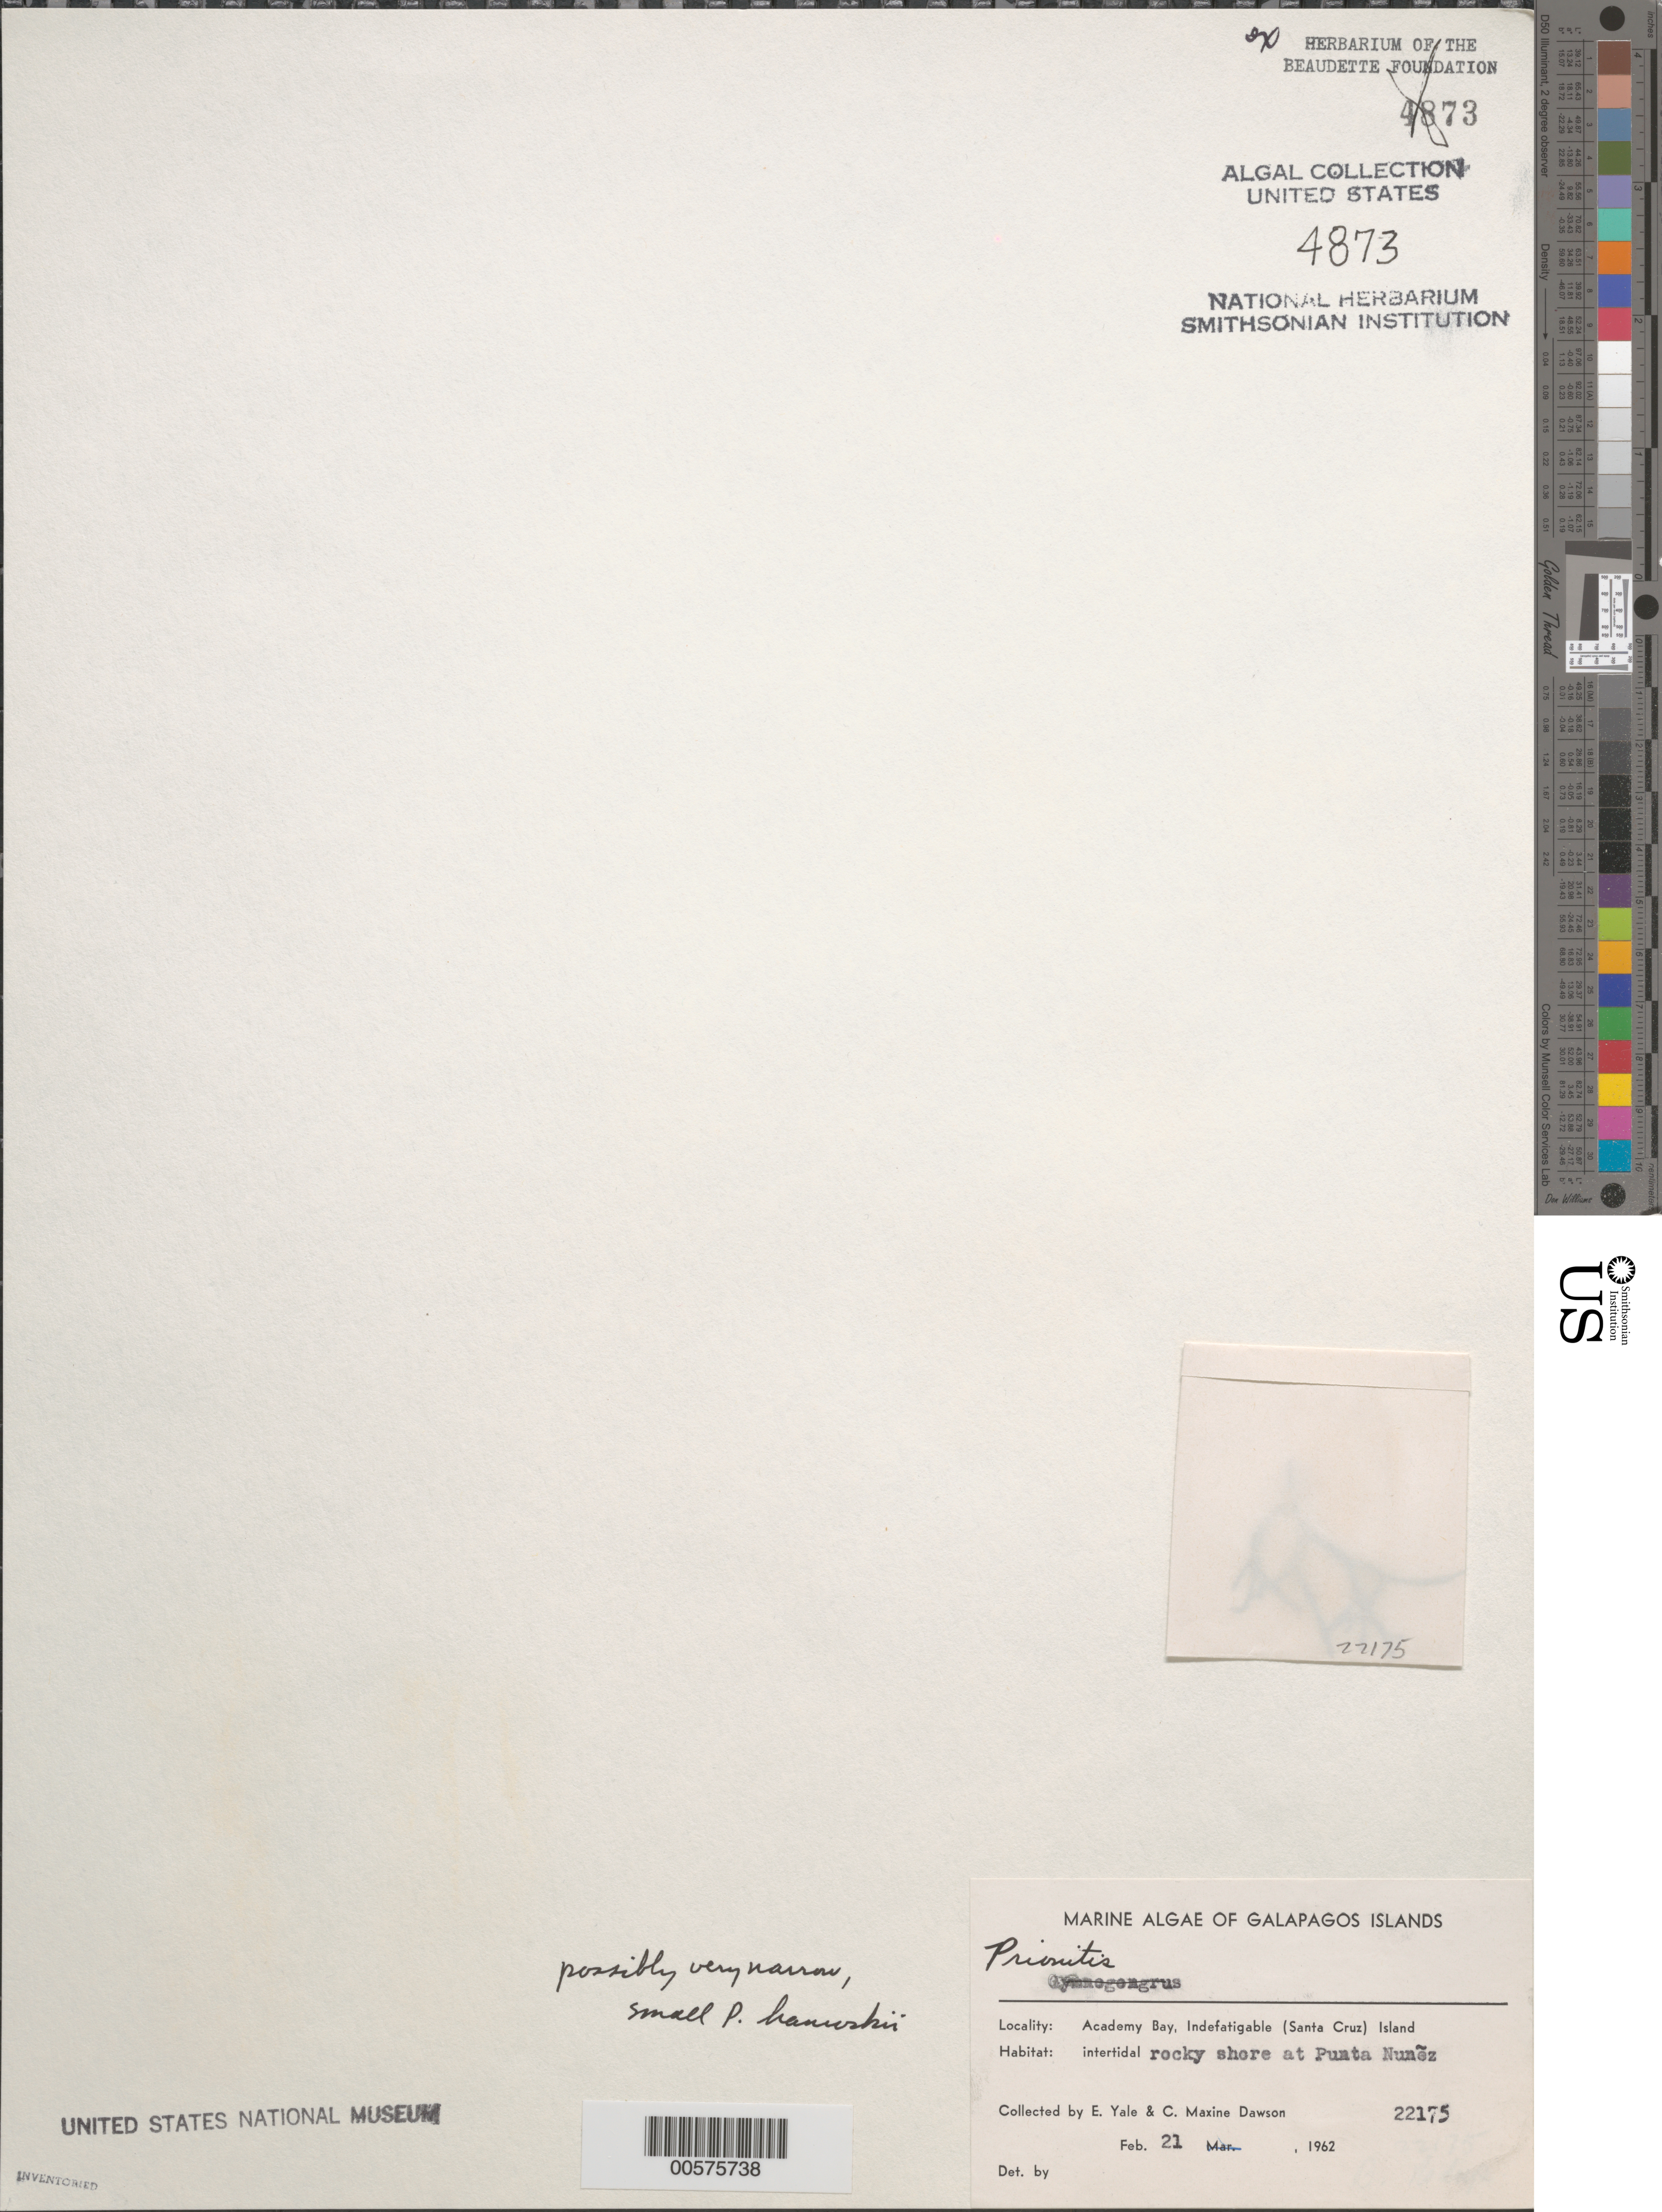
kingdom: Plantae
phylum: Rhodophyta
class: Florideophyceae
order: Cryptonemiales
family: Cryptonemiaceae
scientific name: Prionitis hancockii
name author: W.R. Taylor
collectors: E. Y. Dawson & C. M. Dawson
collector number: EYD 22175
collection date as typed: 21 Feb 1962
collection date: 1962-02-21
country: Ecuador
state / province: Colón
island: Santa Cruz [Indefatigable, Chaves]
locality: Punta Nunez, Academy Bay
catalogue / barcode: US 4873